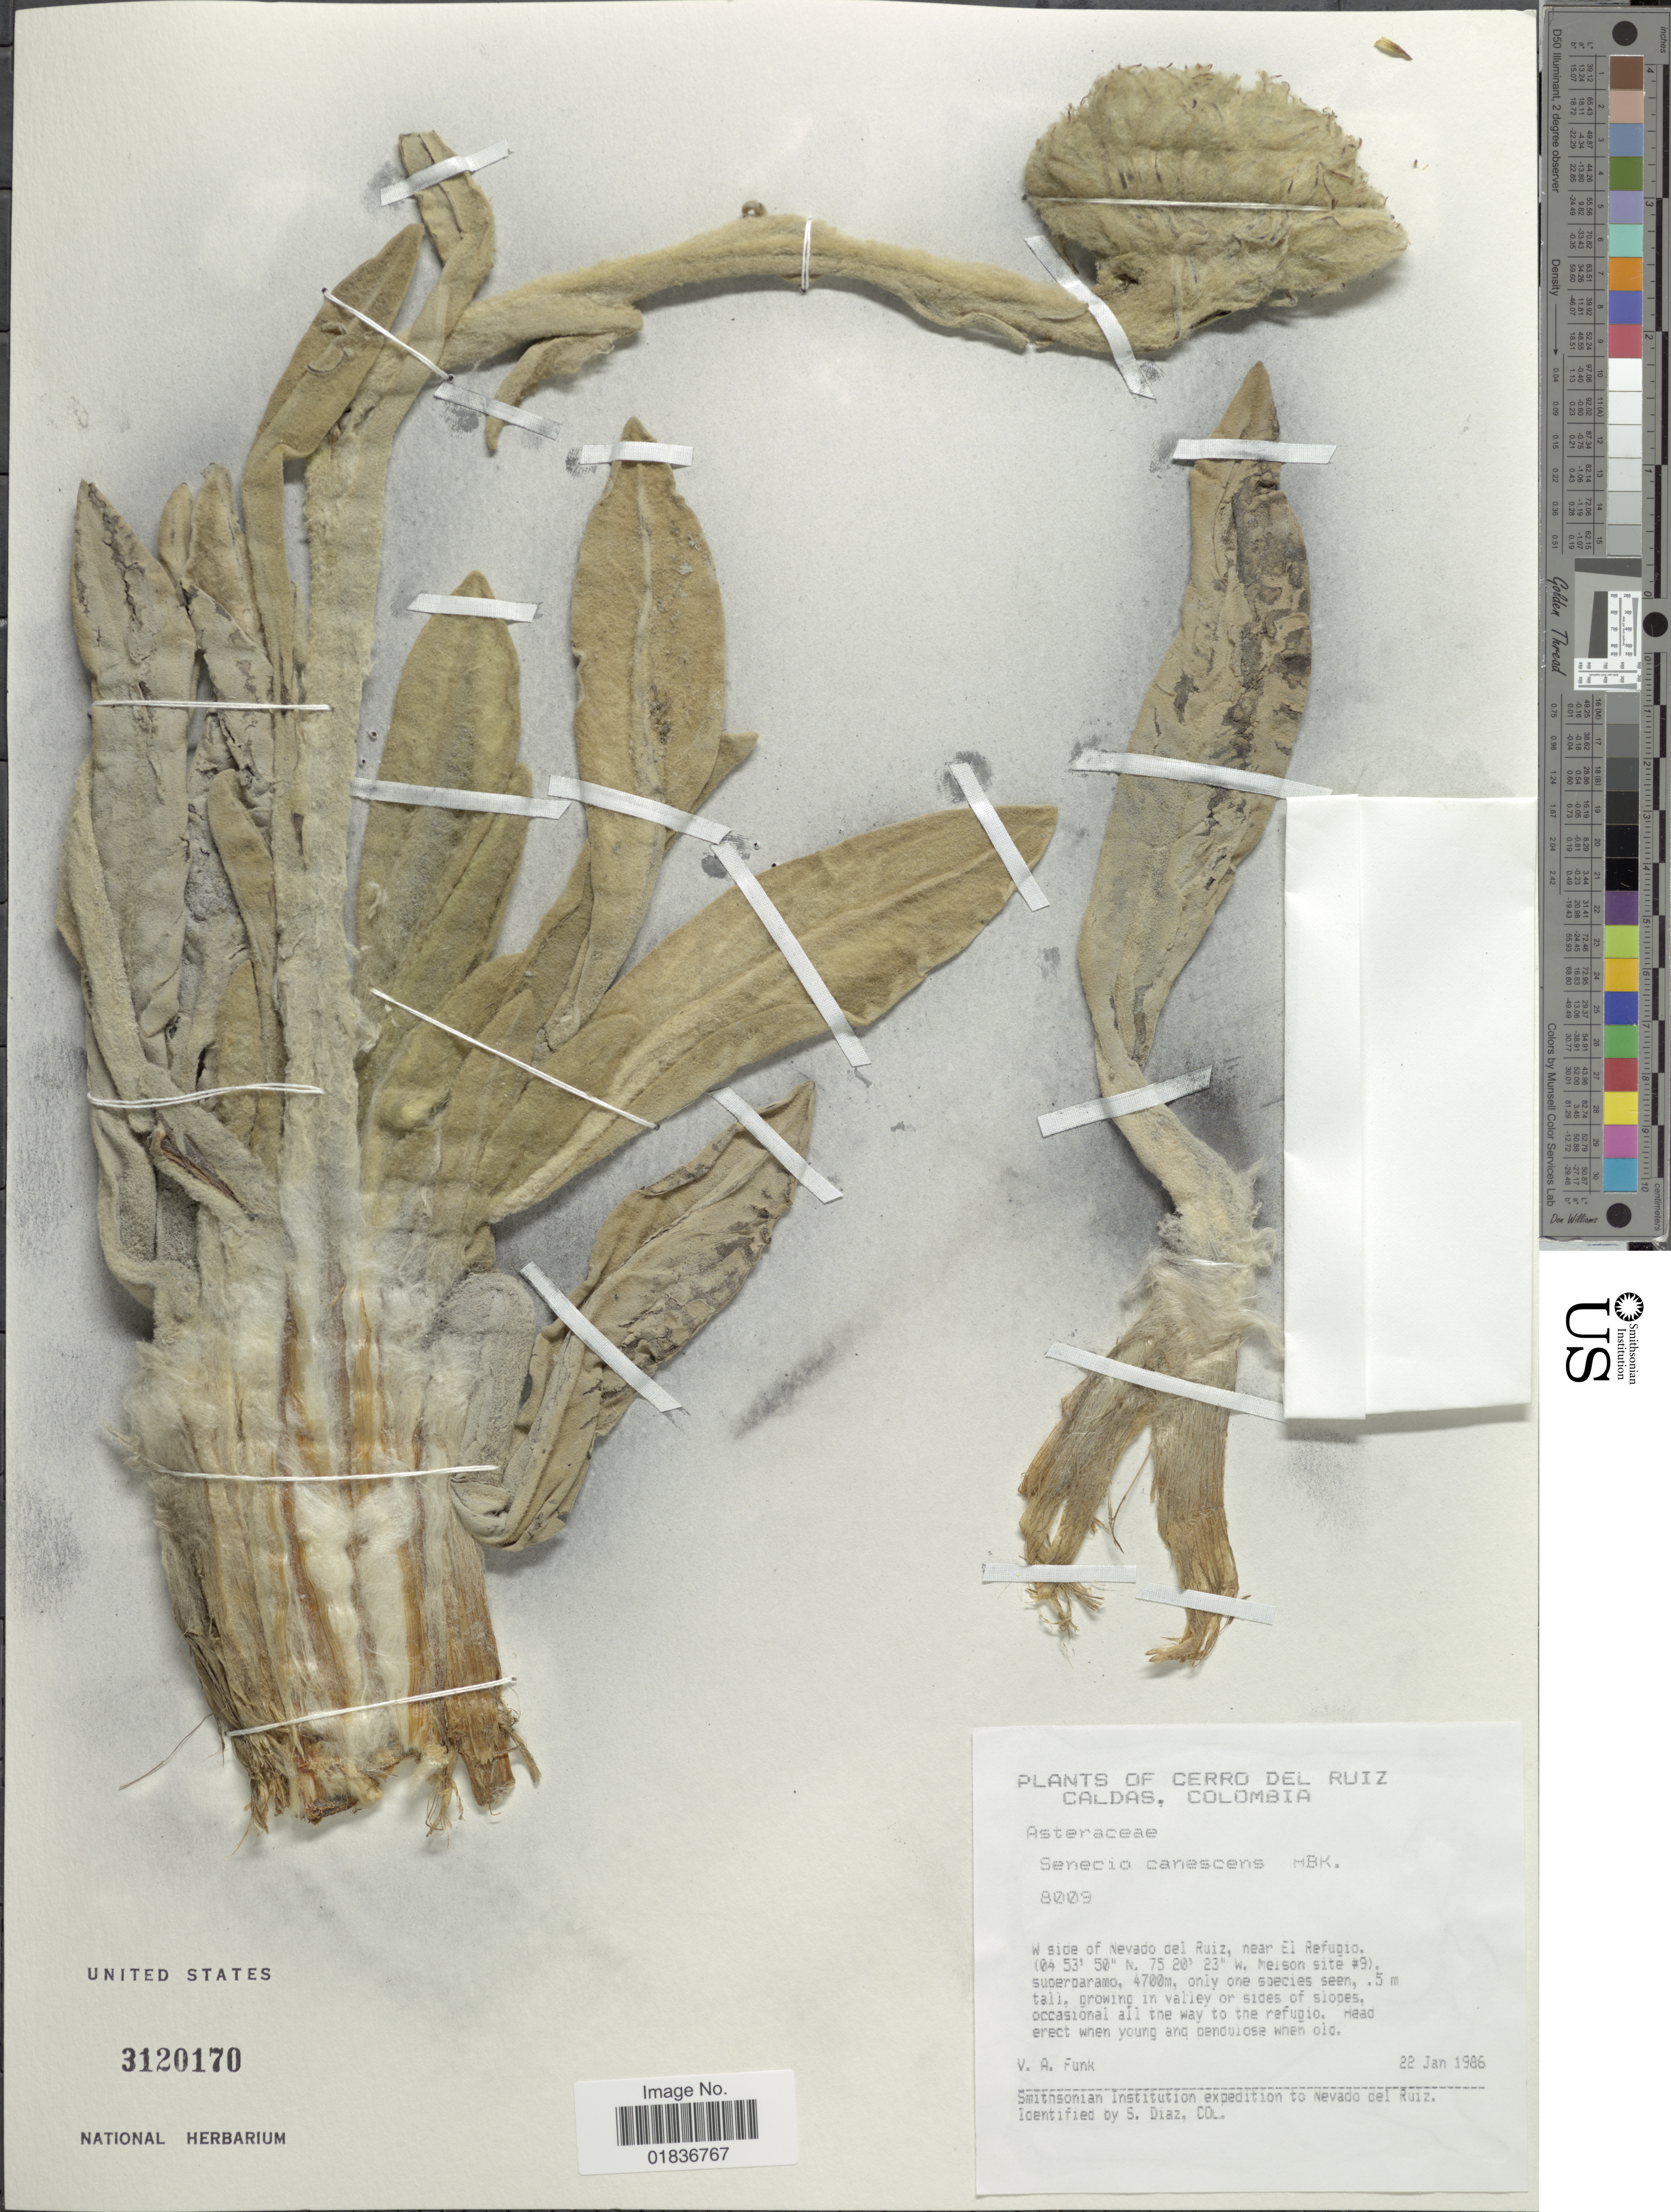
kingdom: Plantae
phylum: Tracheophyta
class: Magnoliopsida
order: Asterales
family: Asteraceae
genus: Senecio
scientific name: Senecio canescens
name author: (Bonpl.) Cuatrec.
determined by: Salomon, Luciana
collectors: V. Funk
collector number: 8009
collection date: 1986-01-22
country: Colombia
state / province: Caldas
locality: Cerro del Ruiz. Caldas. W side of Nevado del Ruiz, near El Refugio. W meison site # 9.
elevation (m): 4700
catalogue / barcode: US 3120170